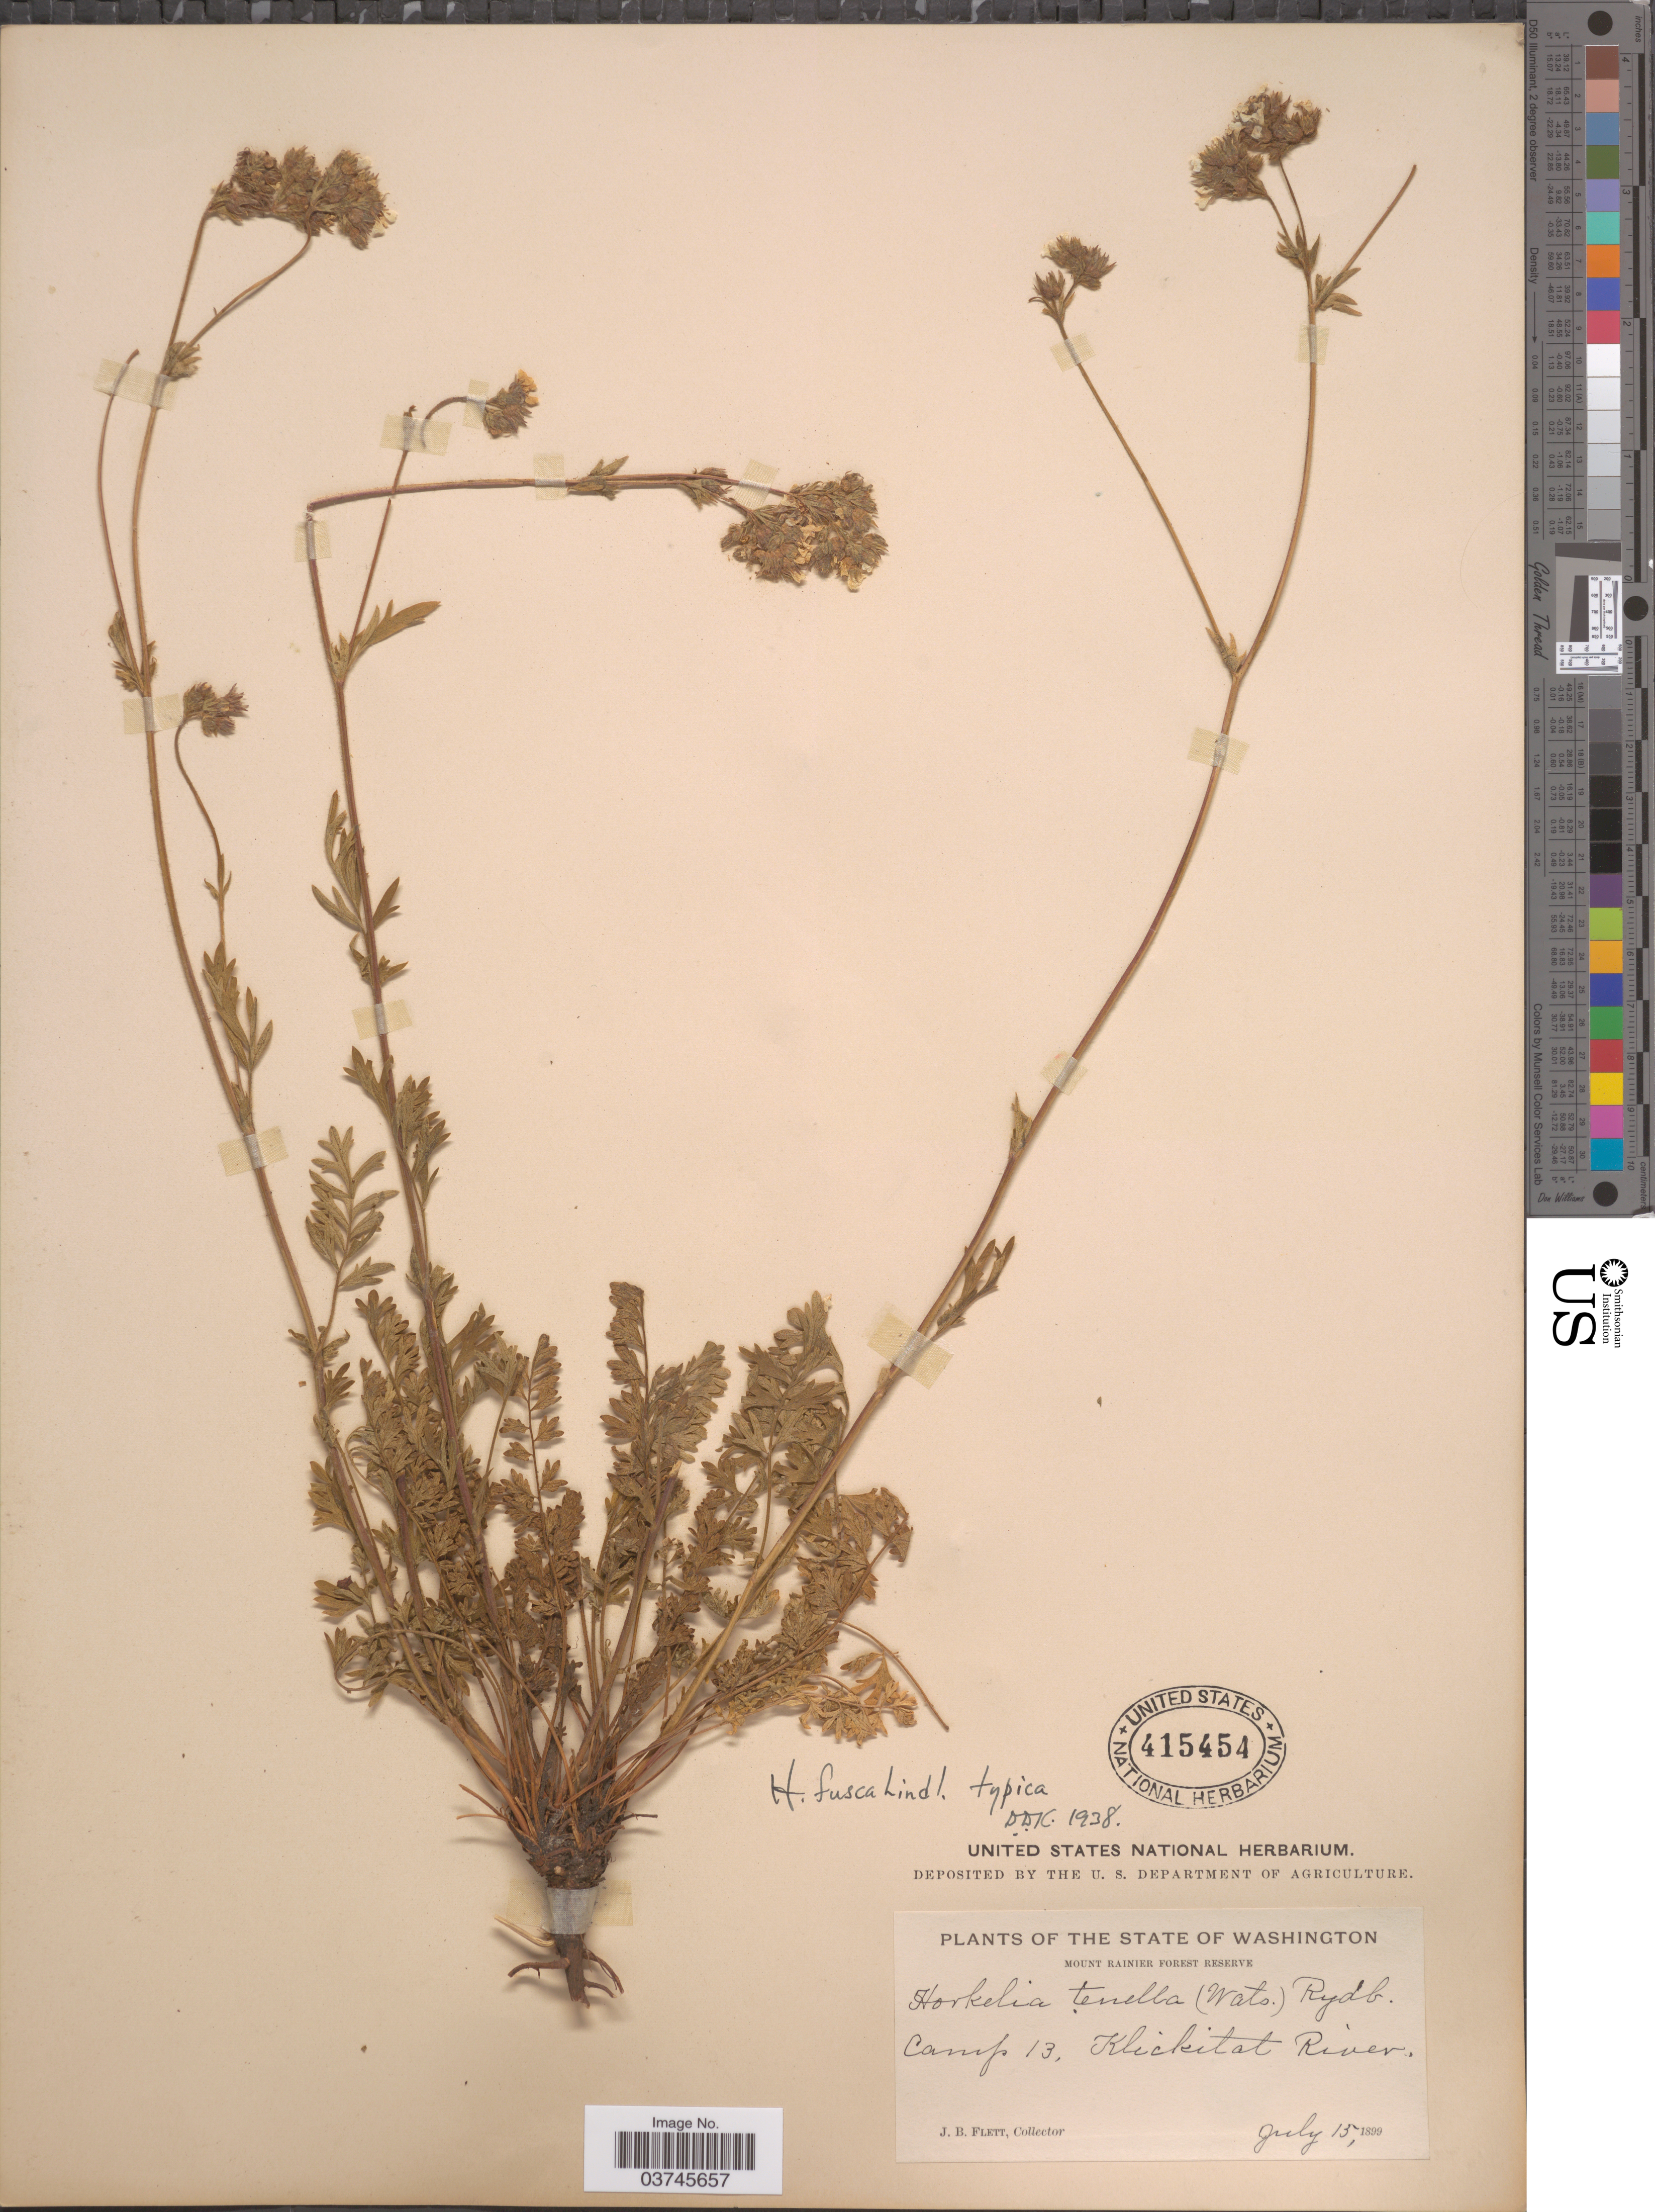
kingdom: Plantae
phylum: Tracheophyta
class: Magnoliopsida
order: Rosales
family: Rosaceae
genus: Potentilla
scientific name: Potentilla douglasii var. douglasii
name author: Greene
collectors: J. Flett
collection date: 1899-07-15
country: United States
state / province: Washington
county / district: Klickitat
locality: Mount Rainier Forest Reserve. Camp 13, Klickitat River.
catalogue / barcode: US 415454